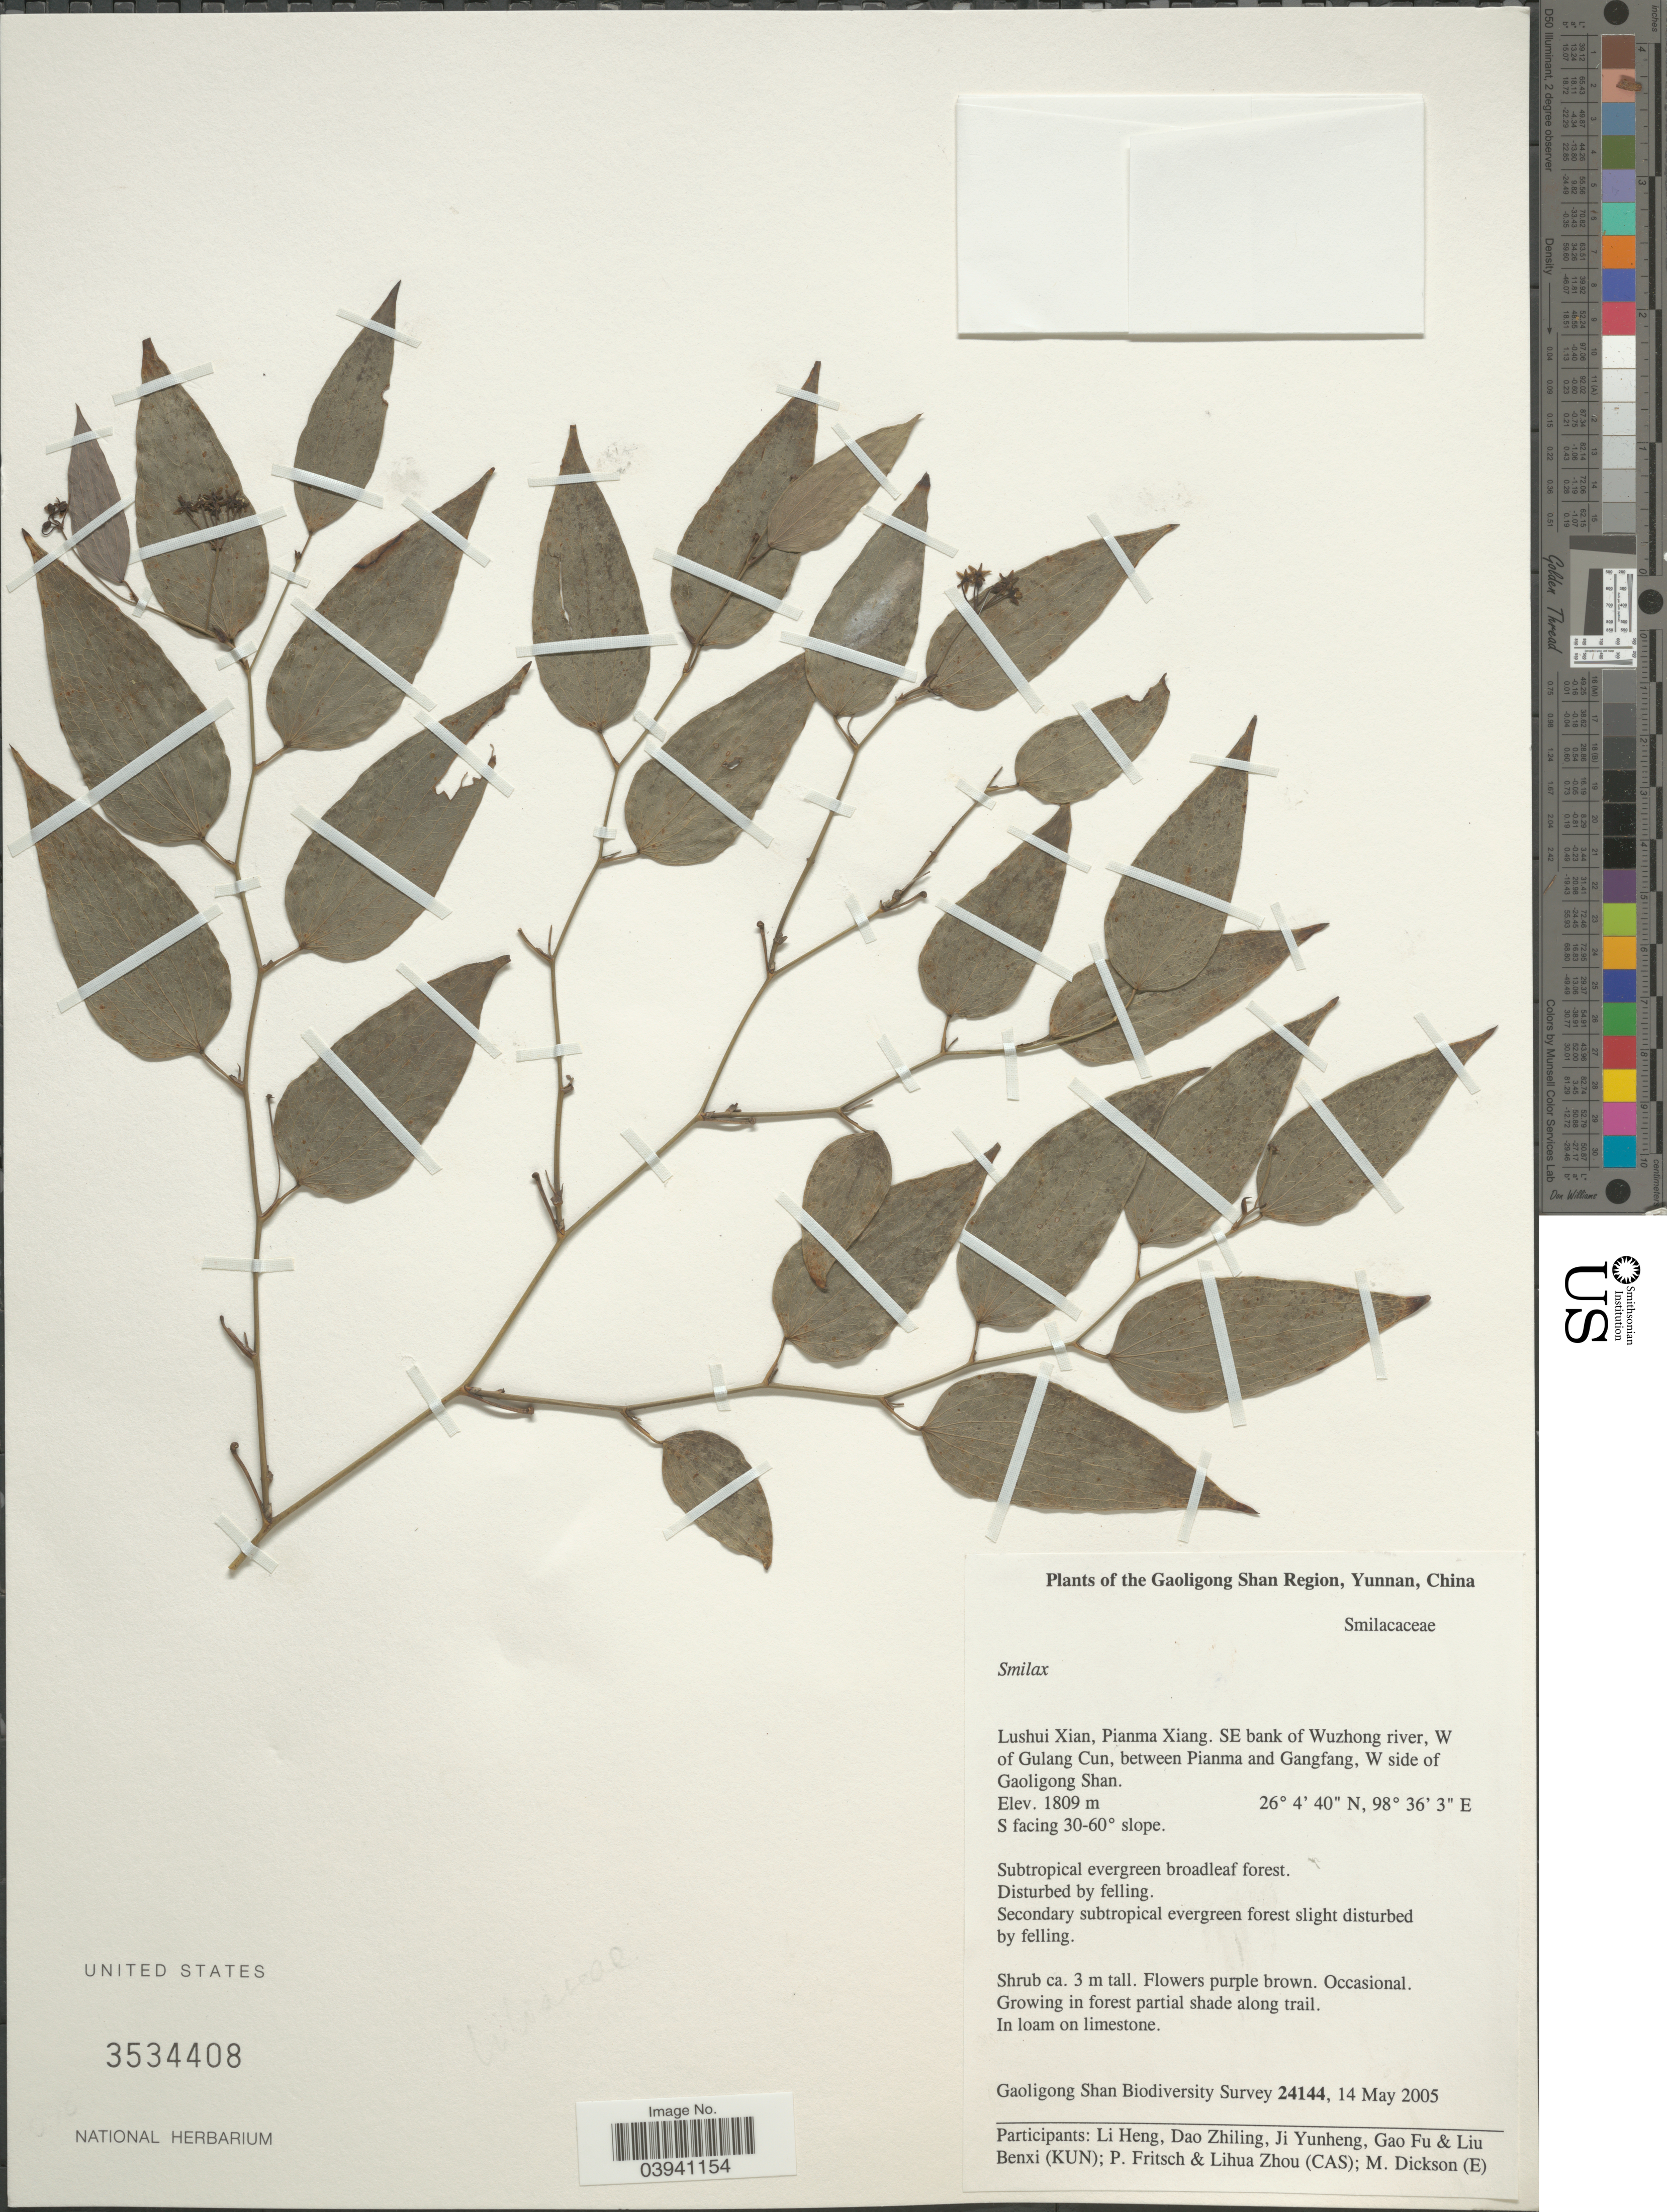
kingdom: Plantae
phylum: Tracheophyta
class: Liliopsida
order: Liliales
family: Smilacaceae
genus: Smilax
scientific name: Smilax sp.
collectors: Gaoligong Shan Biodiversity Survey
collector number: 24144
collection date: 2005-05-14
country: China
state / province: Yunnan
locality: The Gaoligong Shan Region. Lushui Xian, Pianma Xiang. SE bank of Wuzhong river, W of Gulang Cun, between Pianma and Gangfang, W side of Gaoligong Shan. S facing 30-60° slope.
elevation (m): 1809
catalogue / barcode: US 3534408